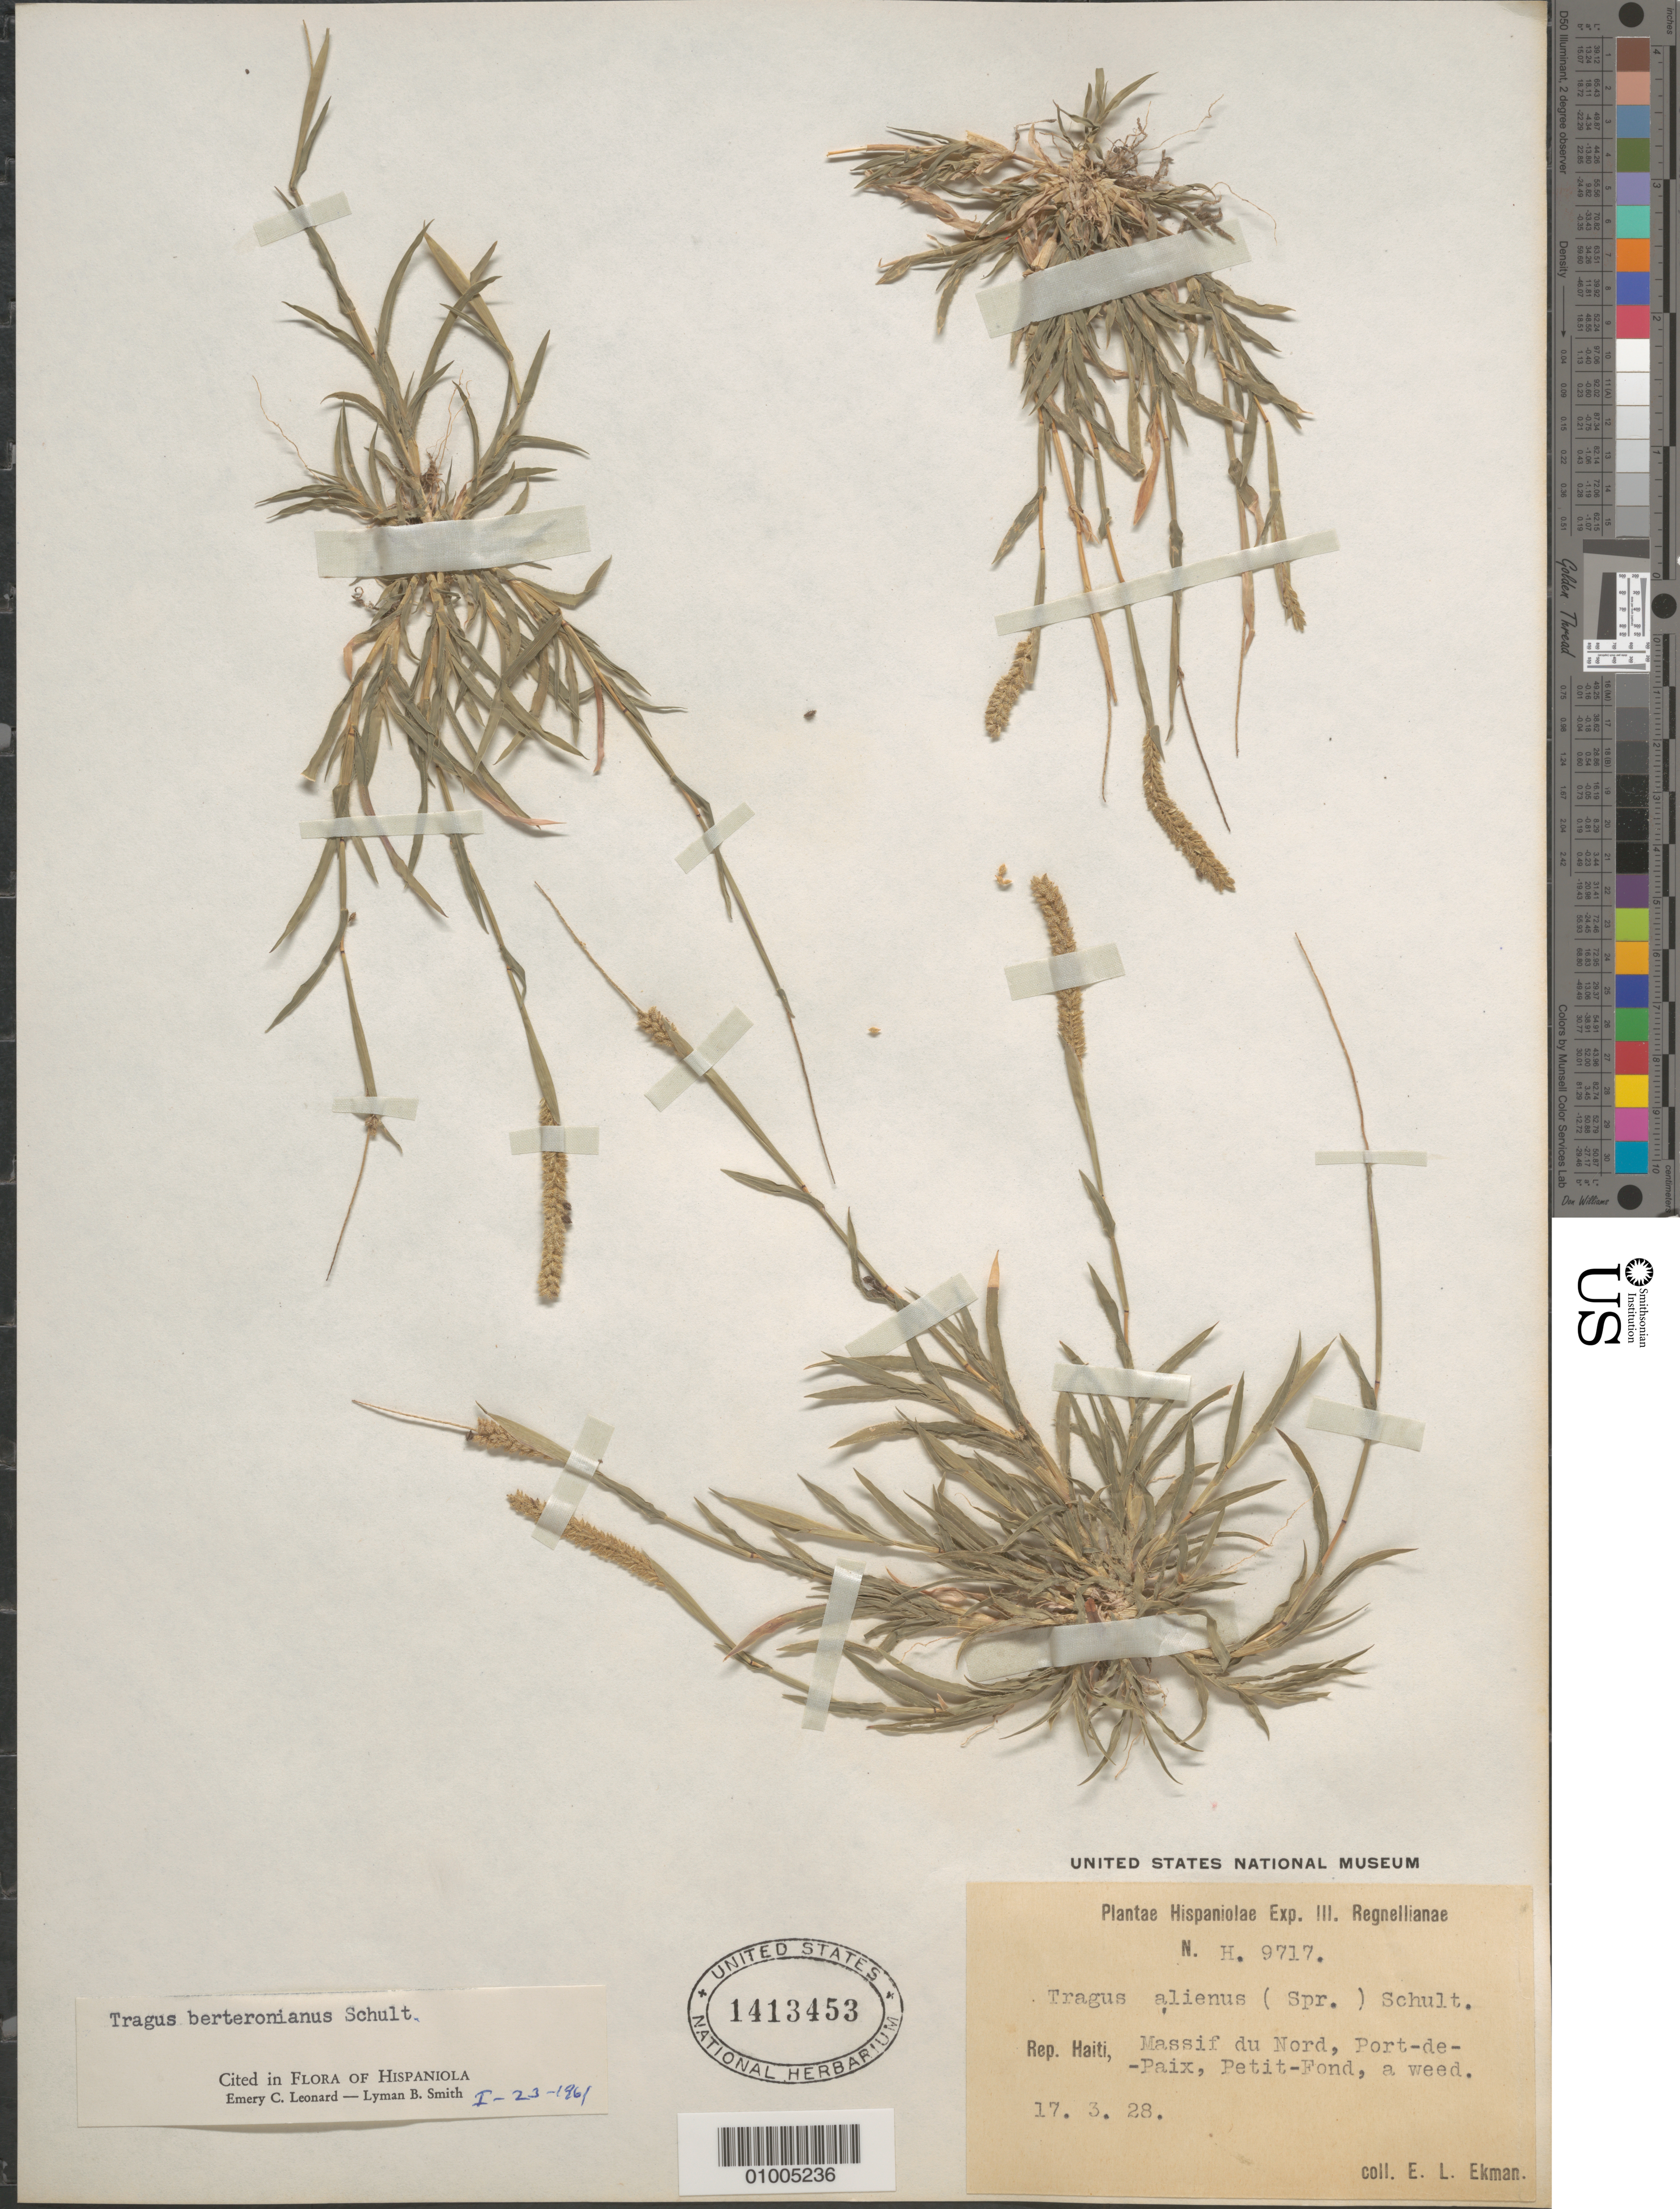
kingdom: Plantae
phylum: Tracheophyta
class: Liliopsida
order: Poales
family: Poaceae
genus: Tragus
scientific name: Tragus berteronianus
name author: Schult.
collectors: E. L. Ekman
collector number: H 9717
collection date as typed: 17 Mar 1928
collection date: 1928-03-17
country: Haiti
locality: Massif du Nord, Port-de-Paix, Petit-Fond, a weed.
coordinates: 0 N, 0 E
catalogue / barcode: US 1413453